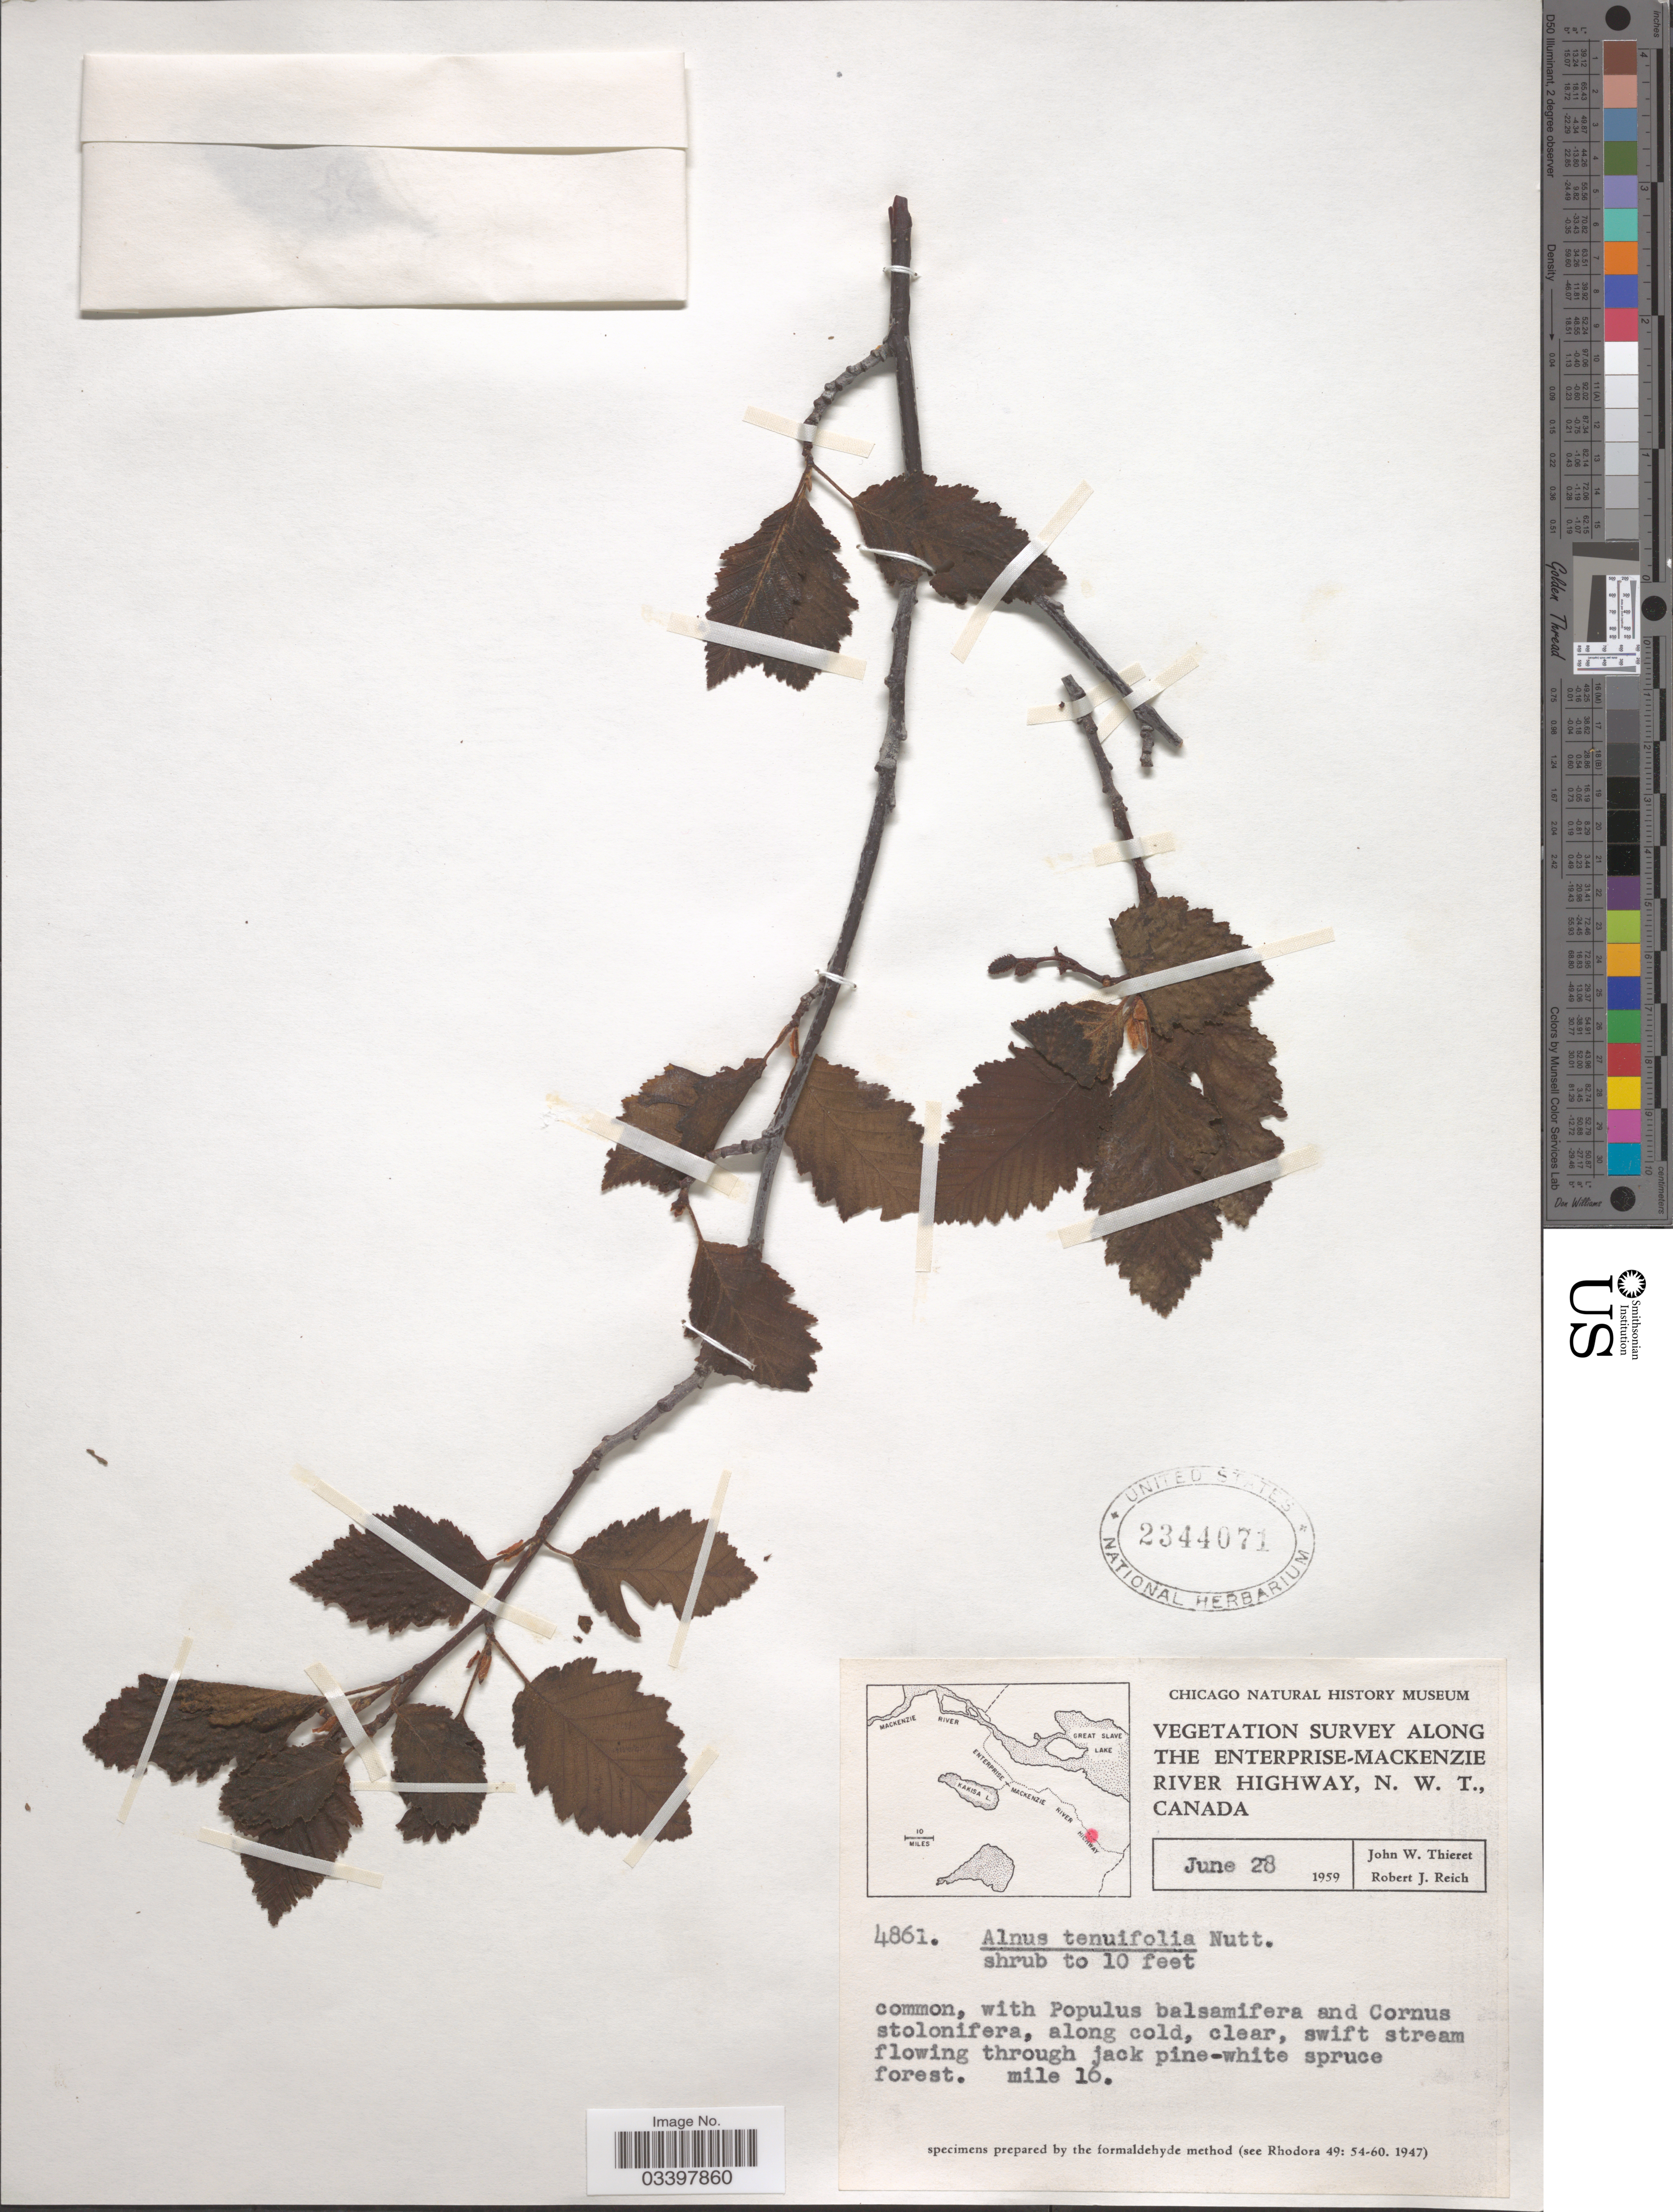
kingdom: Plantae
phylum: Tracheophyta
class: Magnoliopsida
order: Fagales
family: Betulaceae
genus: Alnus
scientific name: Alnus incana subsp. tenuifolia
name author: (Nutt.) Breitung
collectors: J. W. Thieret & R. Reich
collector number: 4861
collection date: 1959-06-28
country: Canada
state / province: Northwest Territories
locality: Vegetation Survey along The Enterprise-Mackenzie River Highway, mile 16.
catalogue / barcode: US 2344071